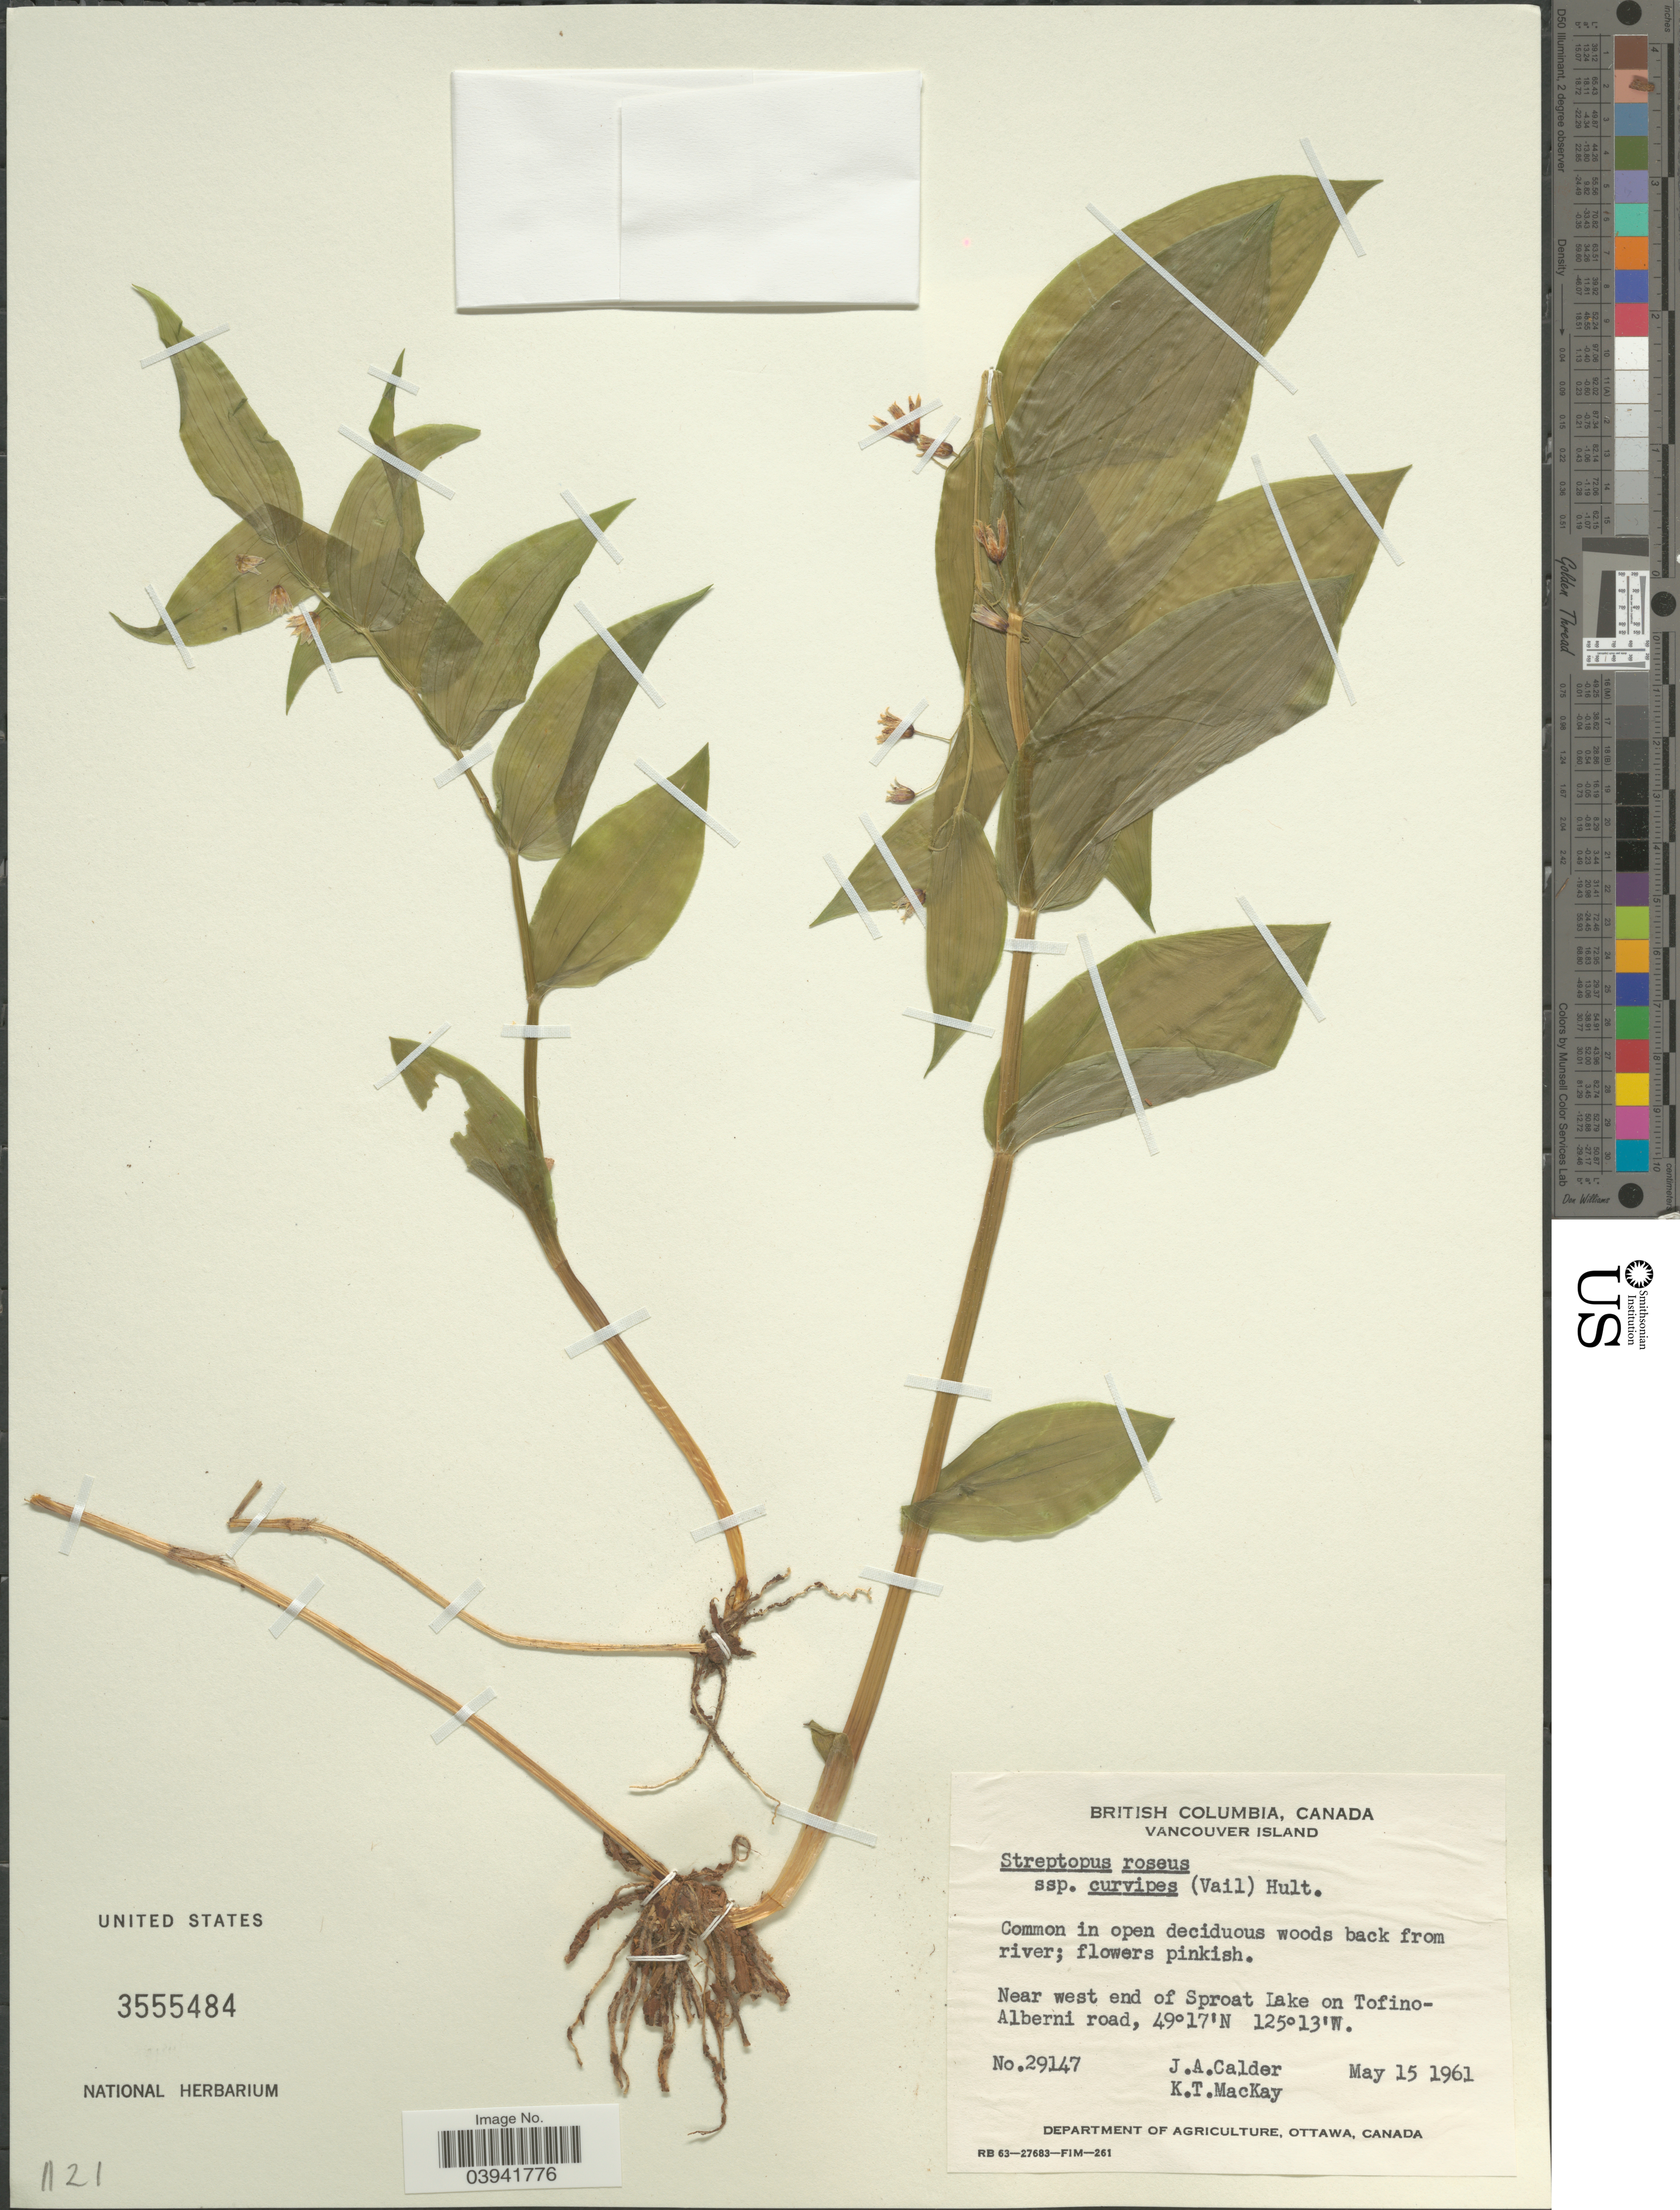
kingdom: Plantae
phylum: Tracheophyta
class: Liliopsida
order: Liliales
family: Liliaceae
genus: Streptopus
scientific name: Streptopus roseus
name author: Michx.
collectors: J. A. Calder & K. T. Mackay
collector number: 29147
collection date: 1961-05-15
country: Canada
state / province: British Columbia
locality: Vancouver Island. Near west end of Sproat Lake on Tofino-Alberni road.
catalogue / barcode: US 3555484